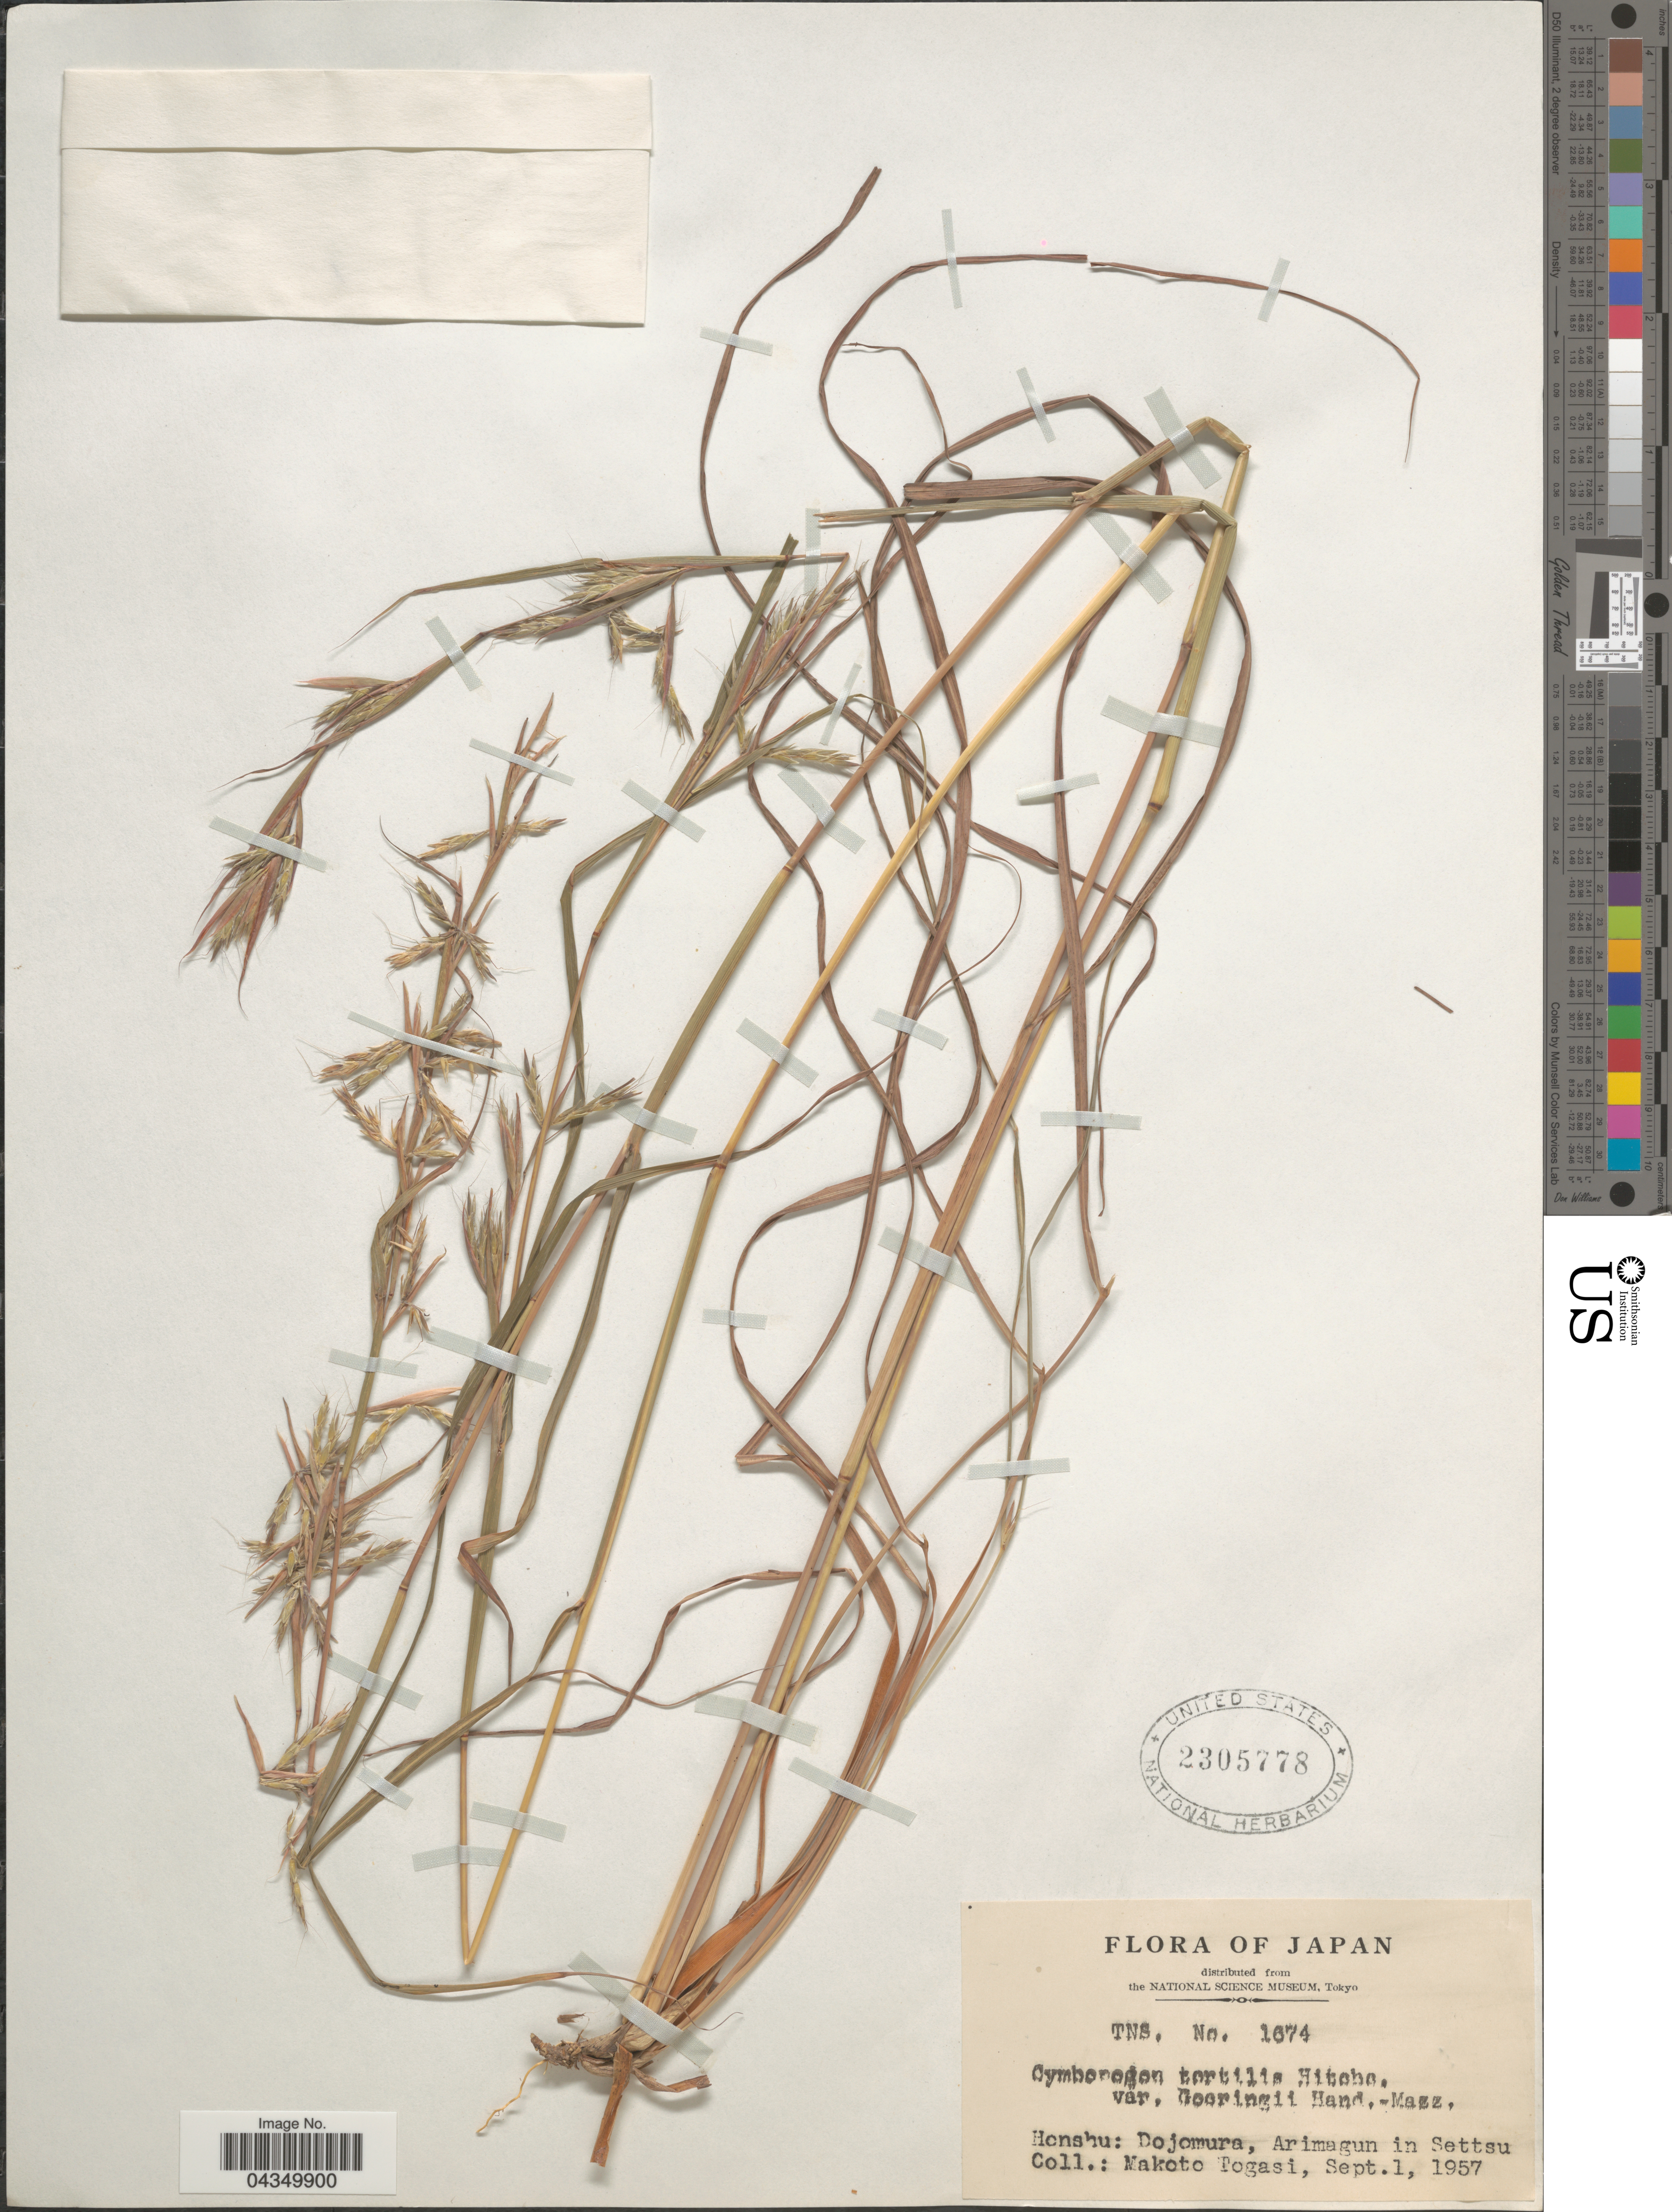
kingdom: Plantae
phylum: Tracheophyta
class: Liliopsida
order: Poales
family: Poaceae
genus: Cymbopogon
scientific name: Cymbopogon goeringii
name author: A. Camus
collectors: M. Togasi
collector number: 1674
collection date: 1957-09-01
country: Japan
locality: Honshu: Dojomura, Arimagun in Settsu.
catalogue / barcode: US 2305778